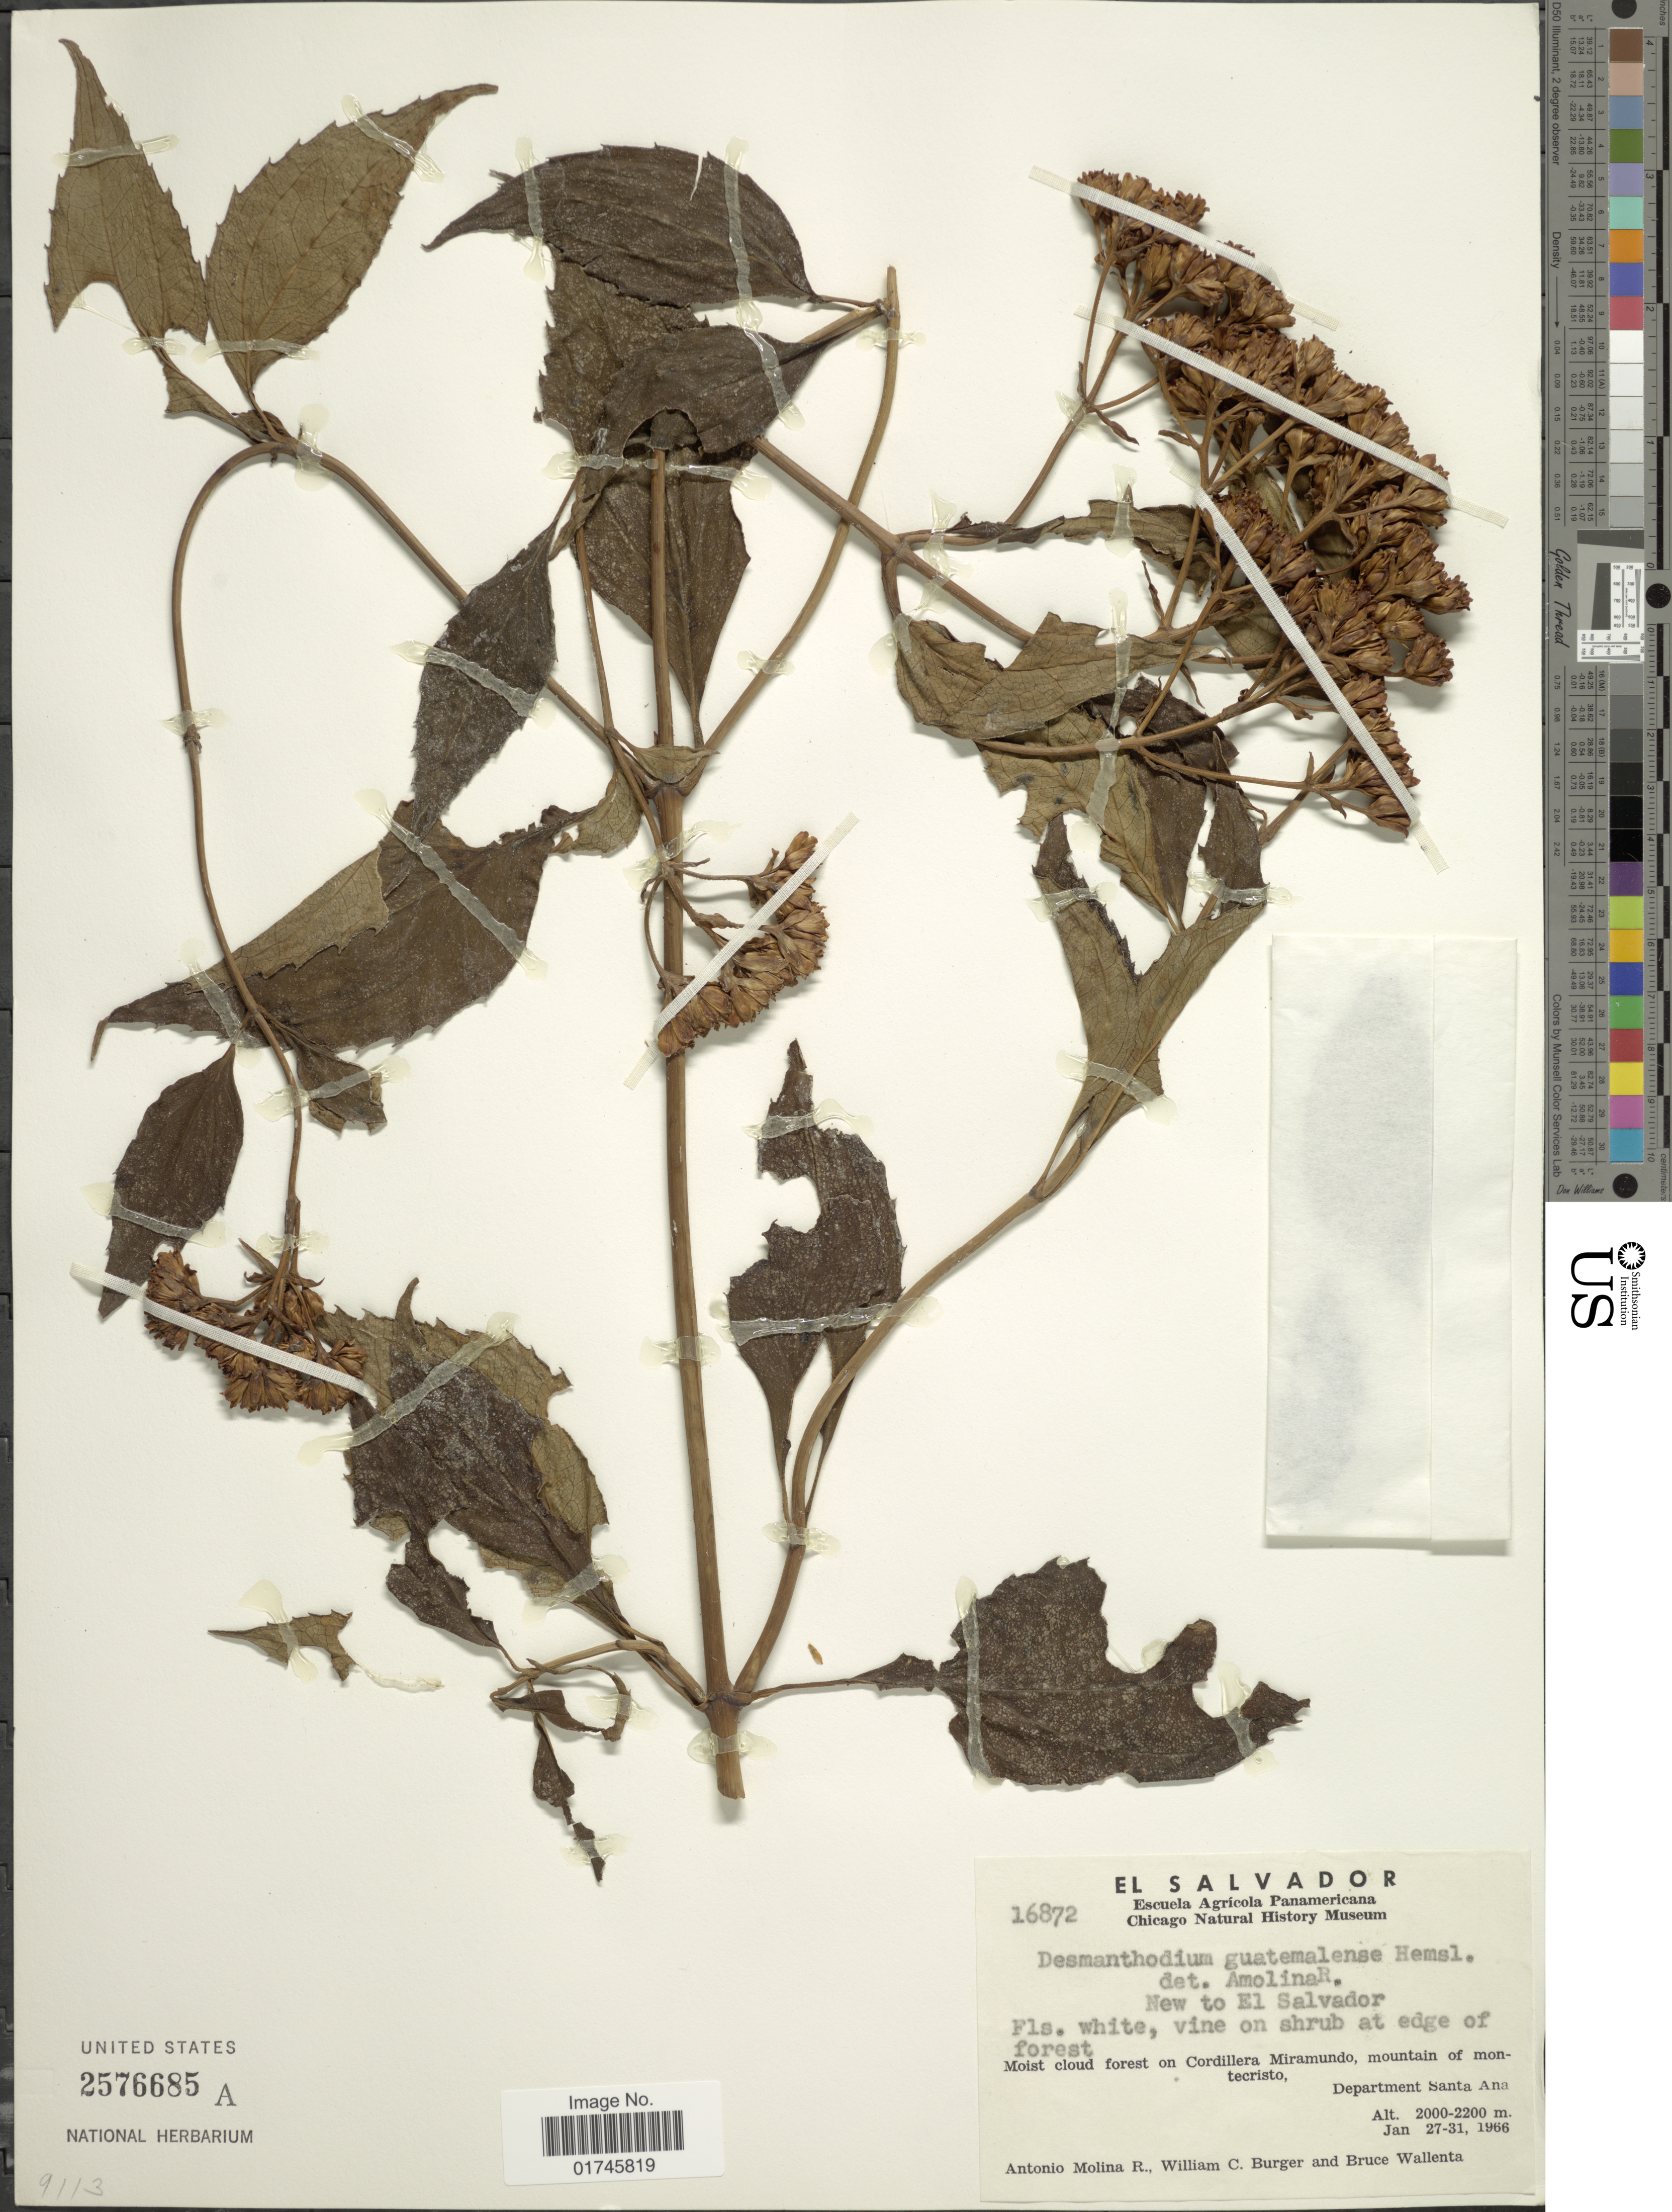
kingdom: Plantae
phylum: Tracheophyta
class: Magnoliopsida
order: Asterales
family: Asteraceae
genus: Desmanthodium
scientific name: Desmanthodium guatamalense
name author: Hemsl.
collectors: A. Molina R., W. Burger & B. Wallenta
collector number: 16872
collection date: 1966-01-27/1966-01-31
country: El Salvador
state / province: Santa Ana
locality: Moist cloud forest on Cordillera Miramundo, mountain of montecristo.Department Santa Ana.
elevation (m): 2000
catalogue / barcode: US 2576685A